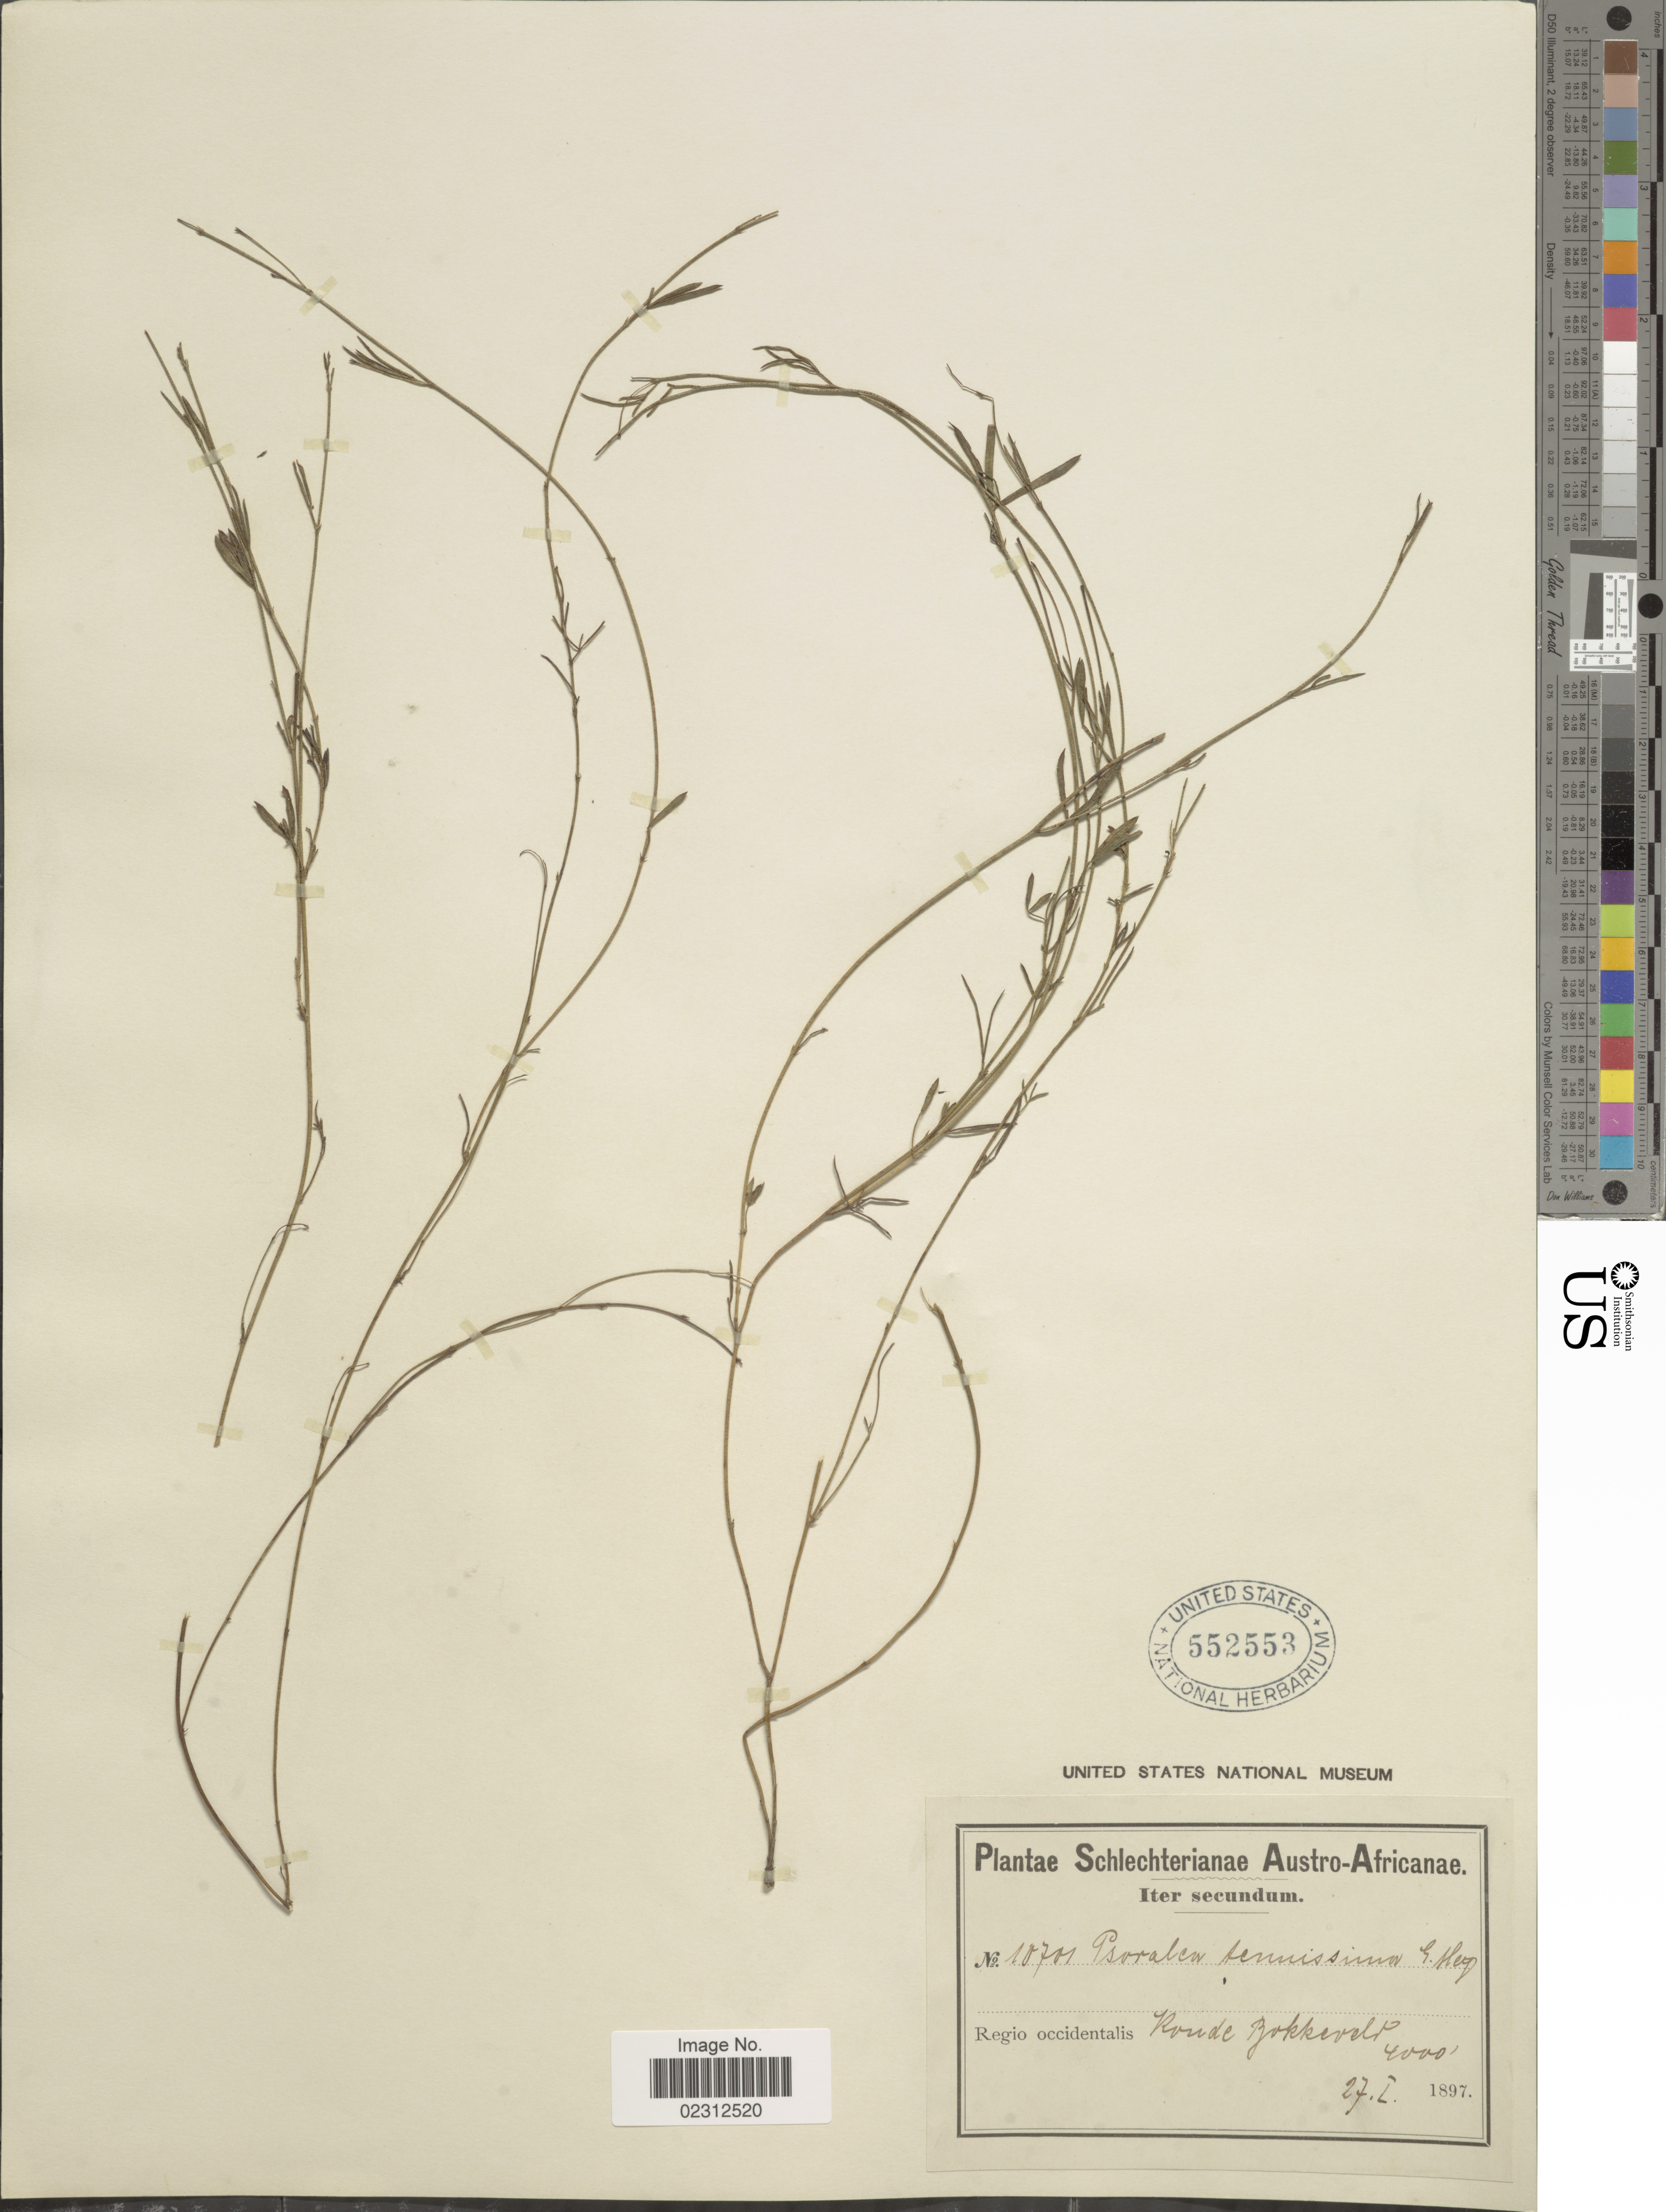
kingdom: Plantae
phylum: Tracheophyta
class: Magnoliopsida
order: Fabales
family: Fabaceae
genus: Psoralea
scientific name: Psoralea tenuissima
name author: E. Mey.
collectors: Schlechter, --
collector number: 10701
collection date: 1897-01-27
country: South Africa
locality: Austro-Africanae, Koude Bokkeveld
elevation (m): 1219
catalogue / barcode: US 552553